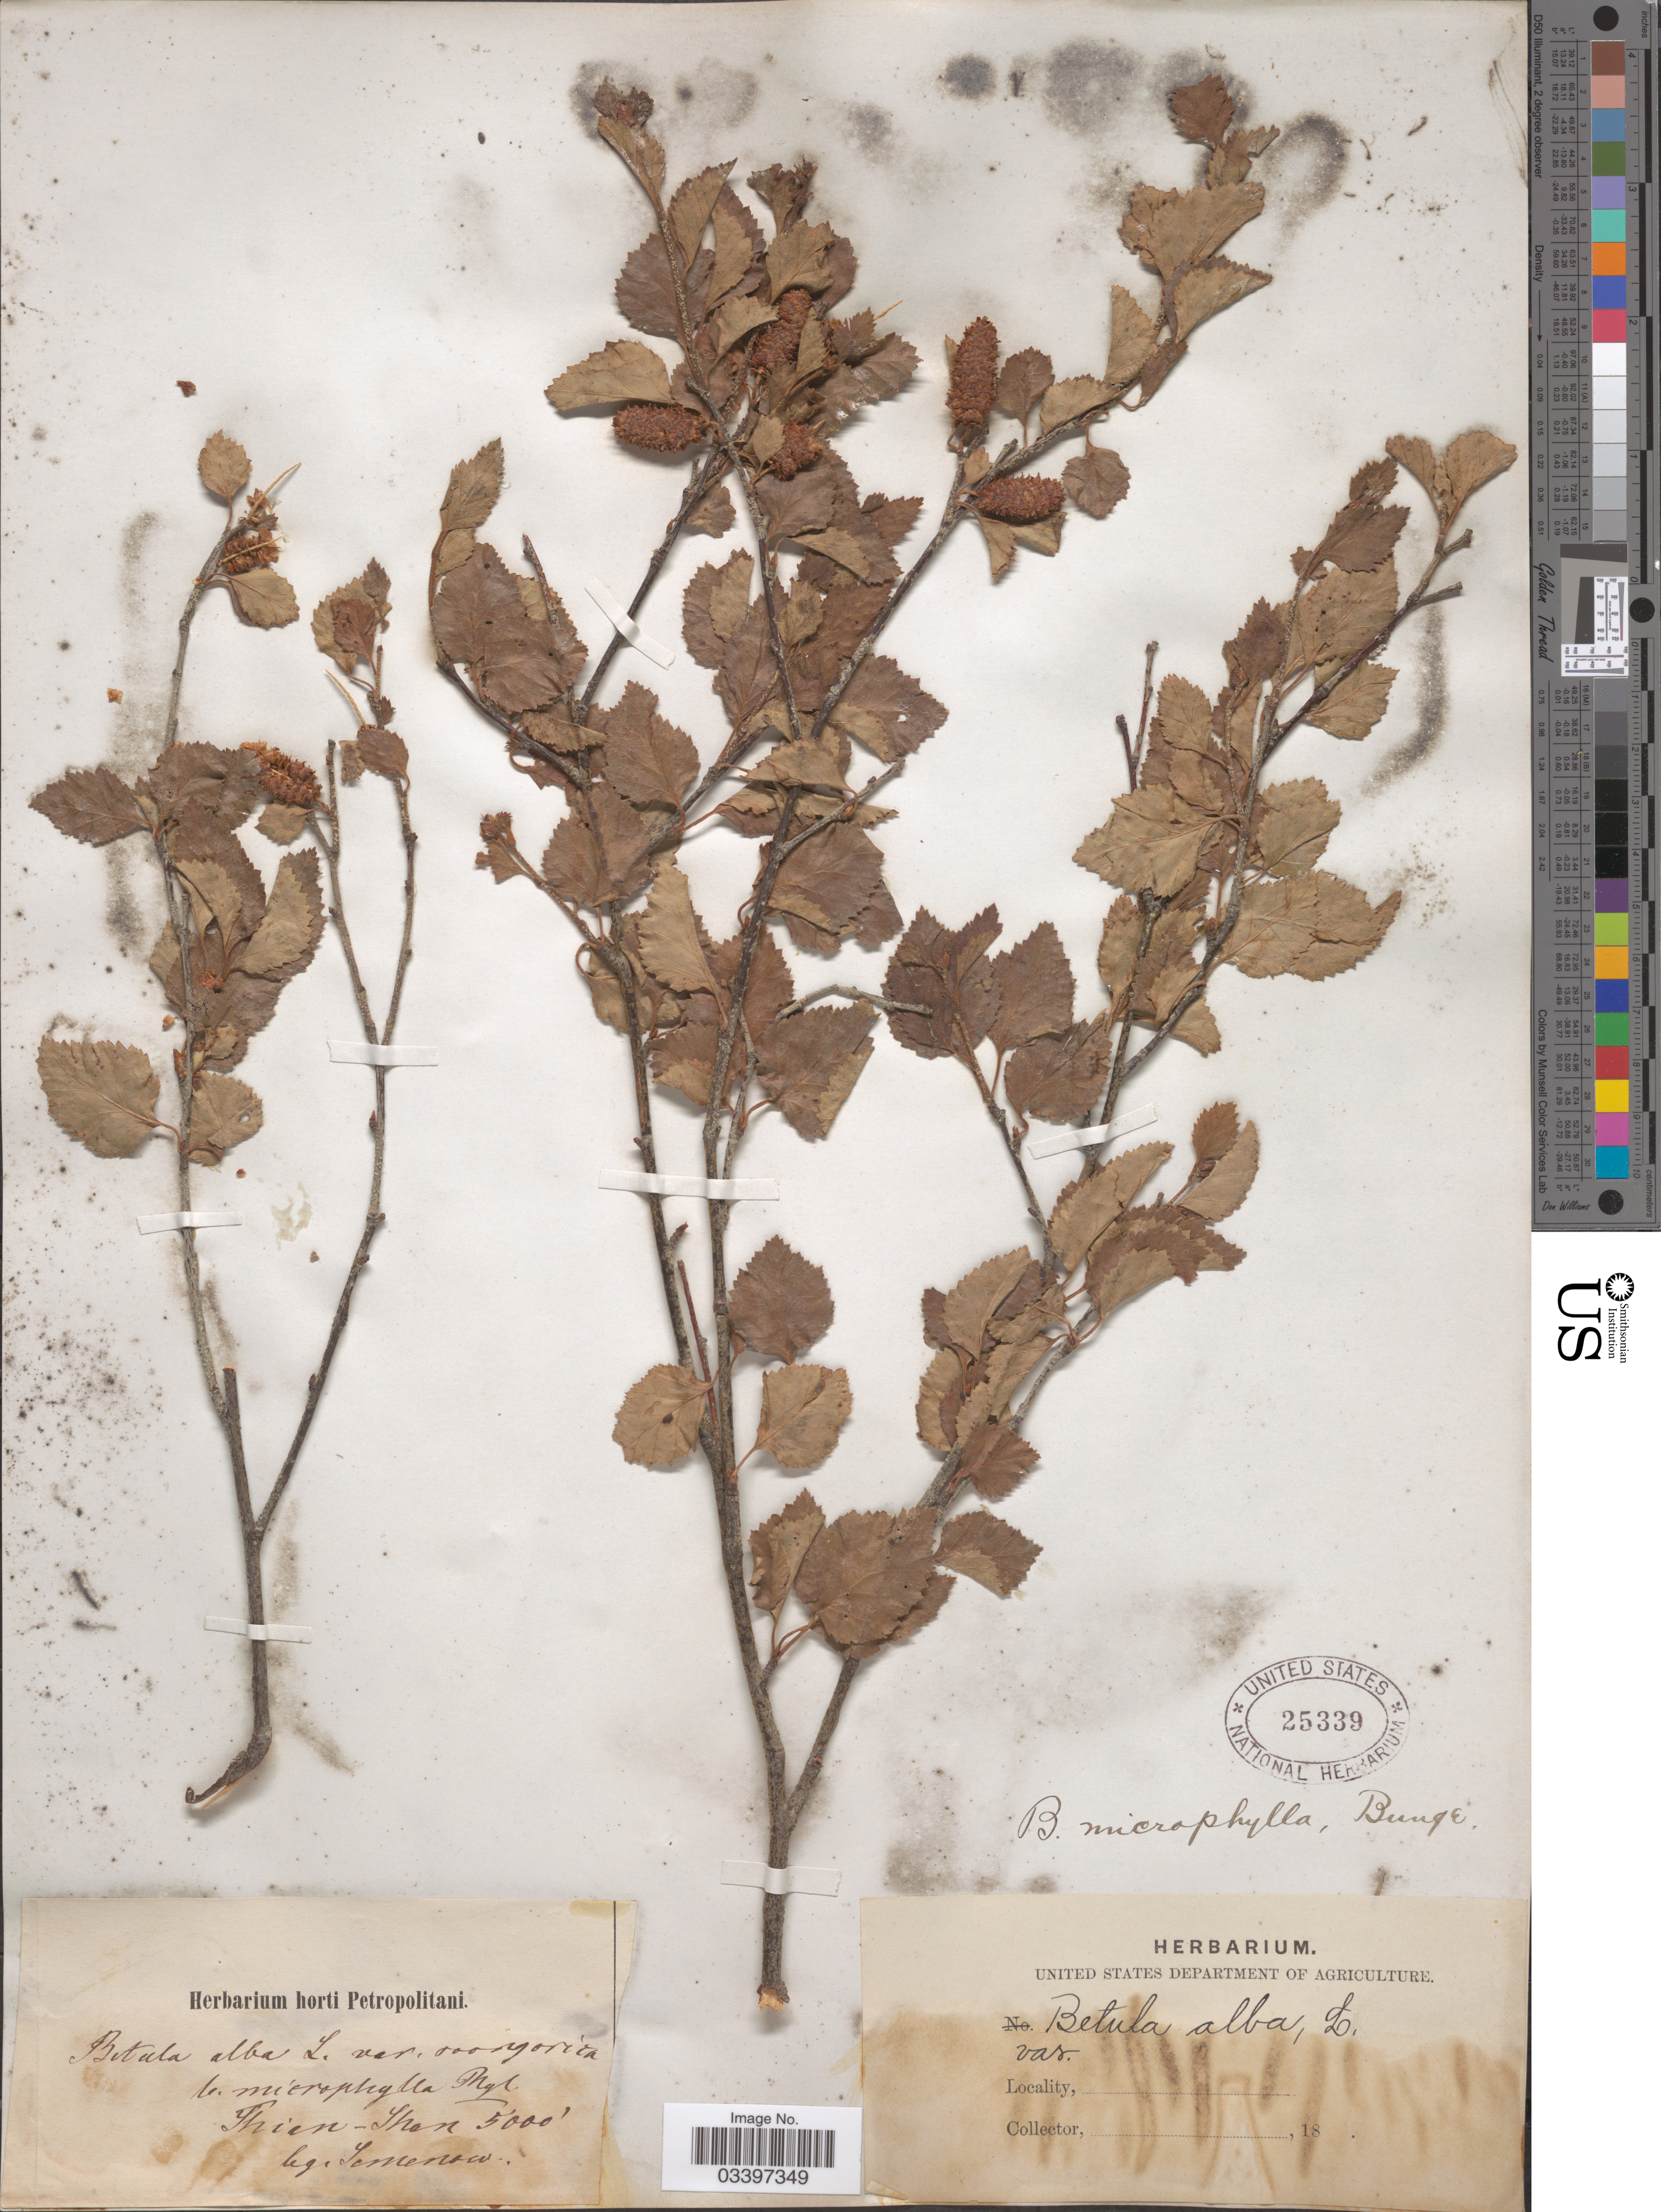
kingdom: Plantae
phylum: Tracheophyta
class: Magnoliopsida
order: Fagales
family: Betulaceae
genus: Betula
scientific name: Betula microphylla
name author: Bunge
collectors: P. P. Semenov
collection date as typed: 18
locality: Thian-Shan.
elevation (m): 1524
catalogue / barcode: US 25339